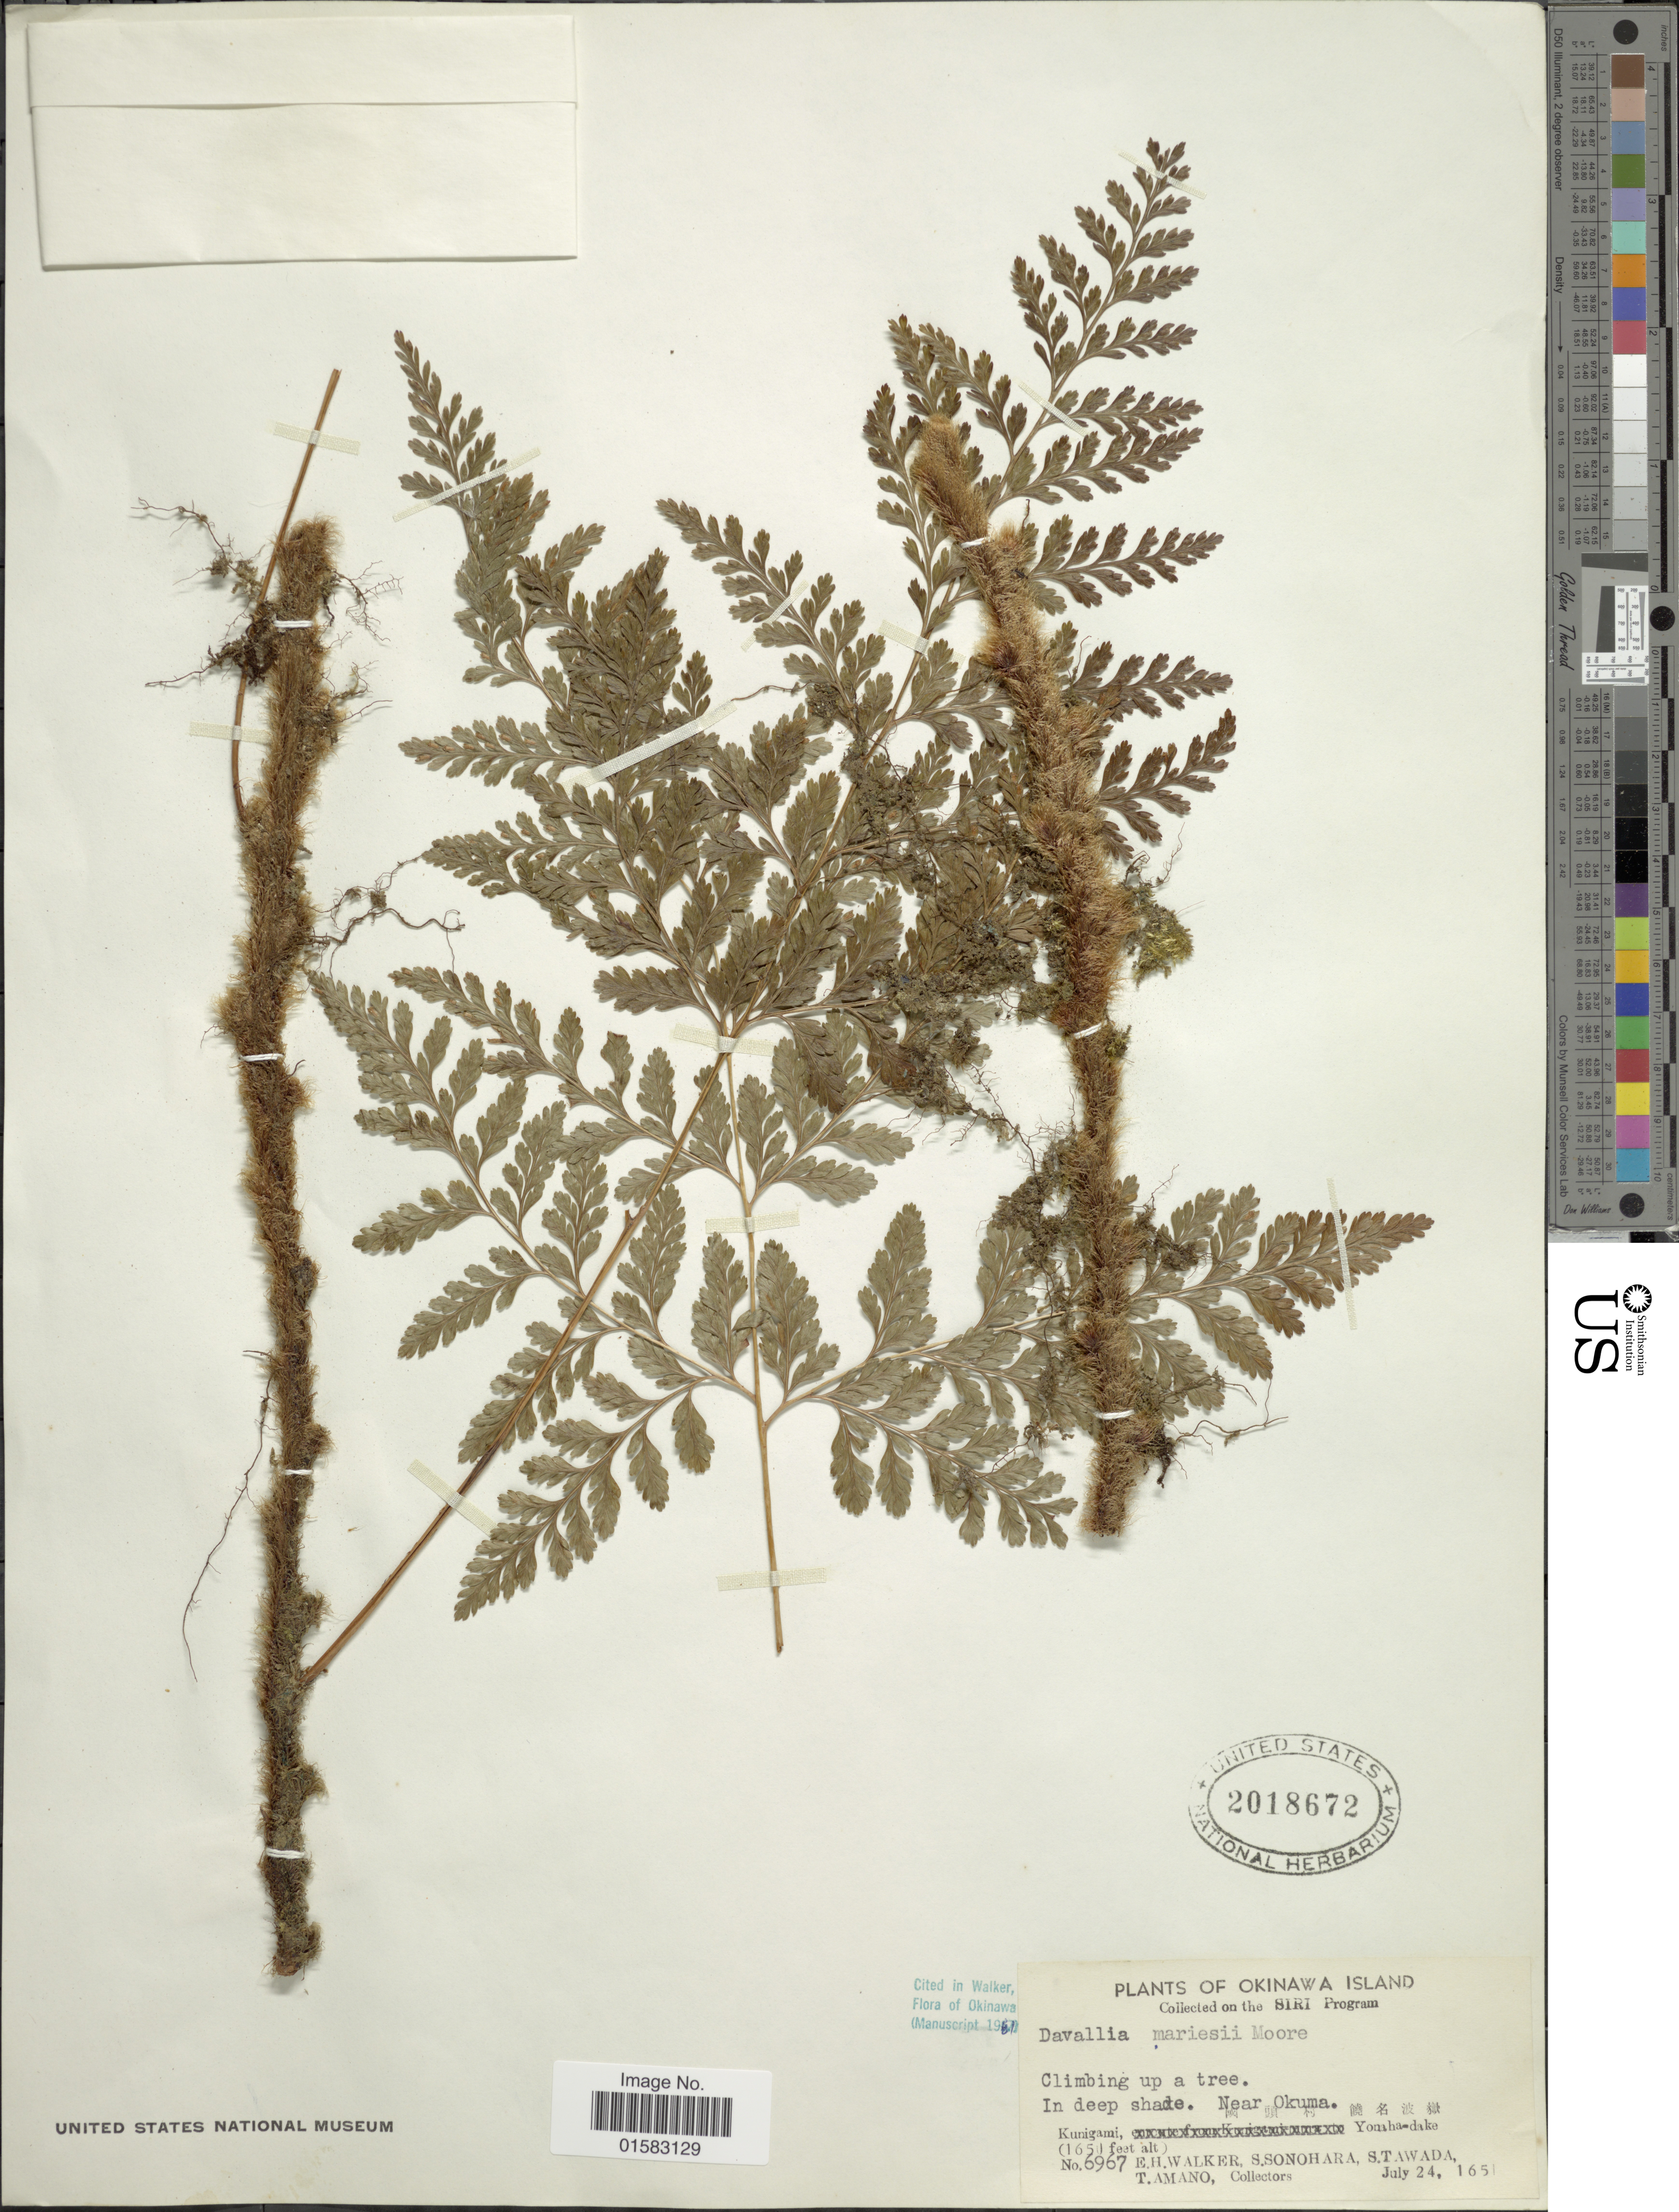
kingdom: Plantae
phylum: Tracheophyta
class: Polypodiopsida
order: Polypodiales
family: Davalliaceae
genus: Davallia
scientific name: Davallia trichomanoides var. trichomanoides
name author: Blume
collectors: E. H. Walker, S. Sonohara, S. Tawada & T. Amano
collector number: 6967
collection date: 1965-07-24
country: Japan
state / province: Okinawa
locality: Near Okuma, Kunigami, Yonaha-dake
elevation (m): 503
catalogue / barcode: US 2018672